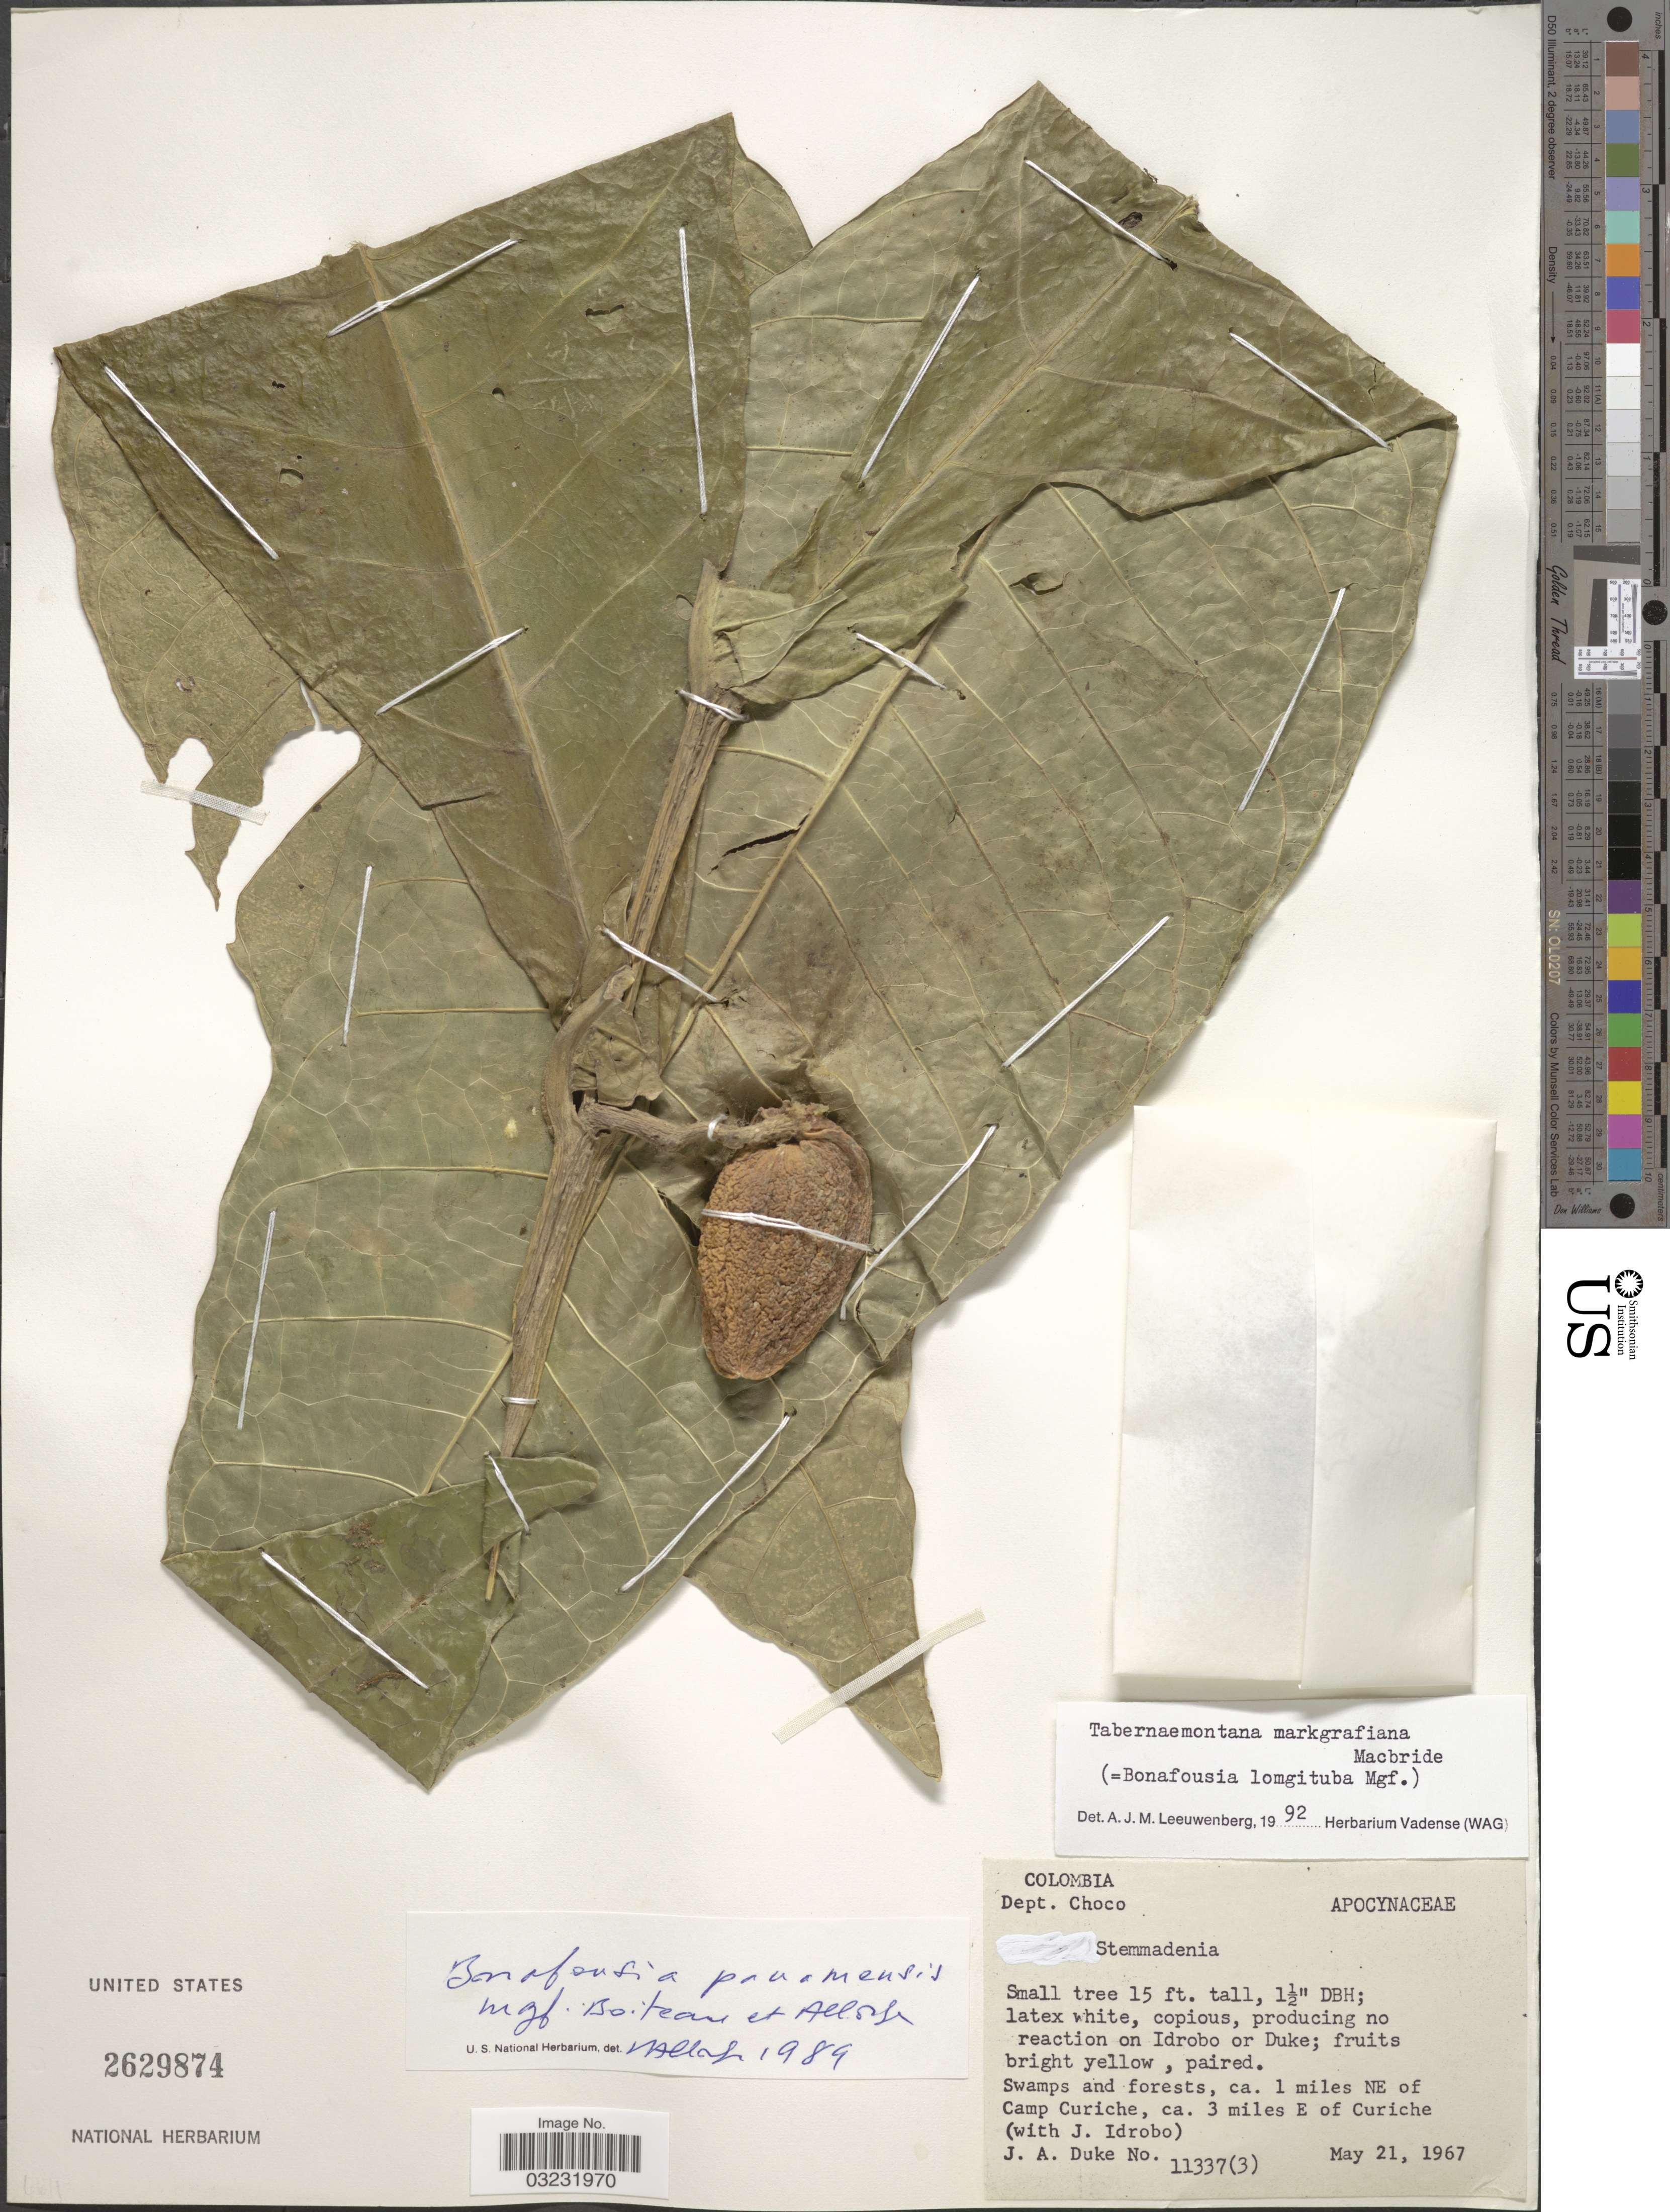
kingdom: Plantae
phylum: Tracheophyta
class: Magnoliopsida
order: Gentianales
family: Apocynaceae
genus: Tabernaemontana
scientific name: Tabernaemontana markgrafiana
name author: J.F. Macbr.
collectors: J. A. Duke & J. M. Idrobo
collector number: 11337(3)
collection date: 1967-05-21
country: Colombia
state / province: Chocó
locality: Dept. Choco. Ca. 1 miles NE of Camp Curiche, ca. 3 miles E of Curiche.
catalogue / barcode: US 2629874